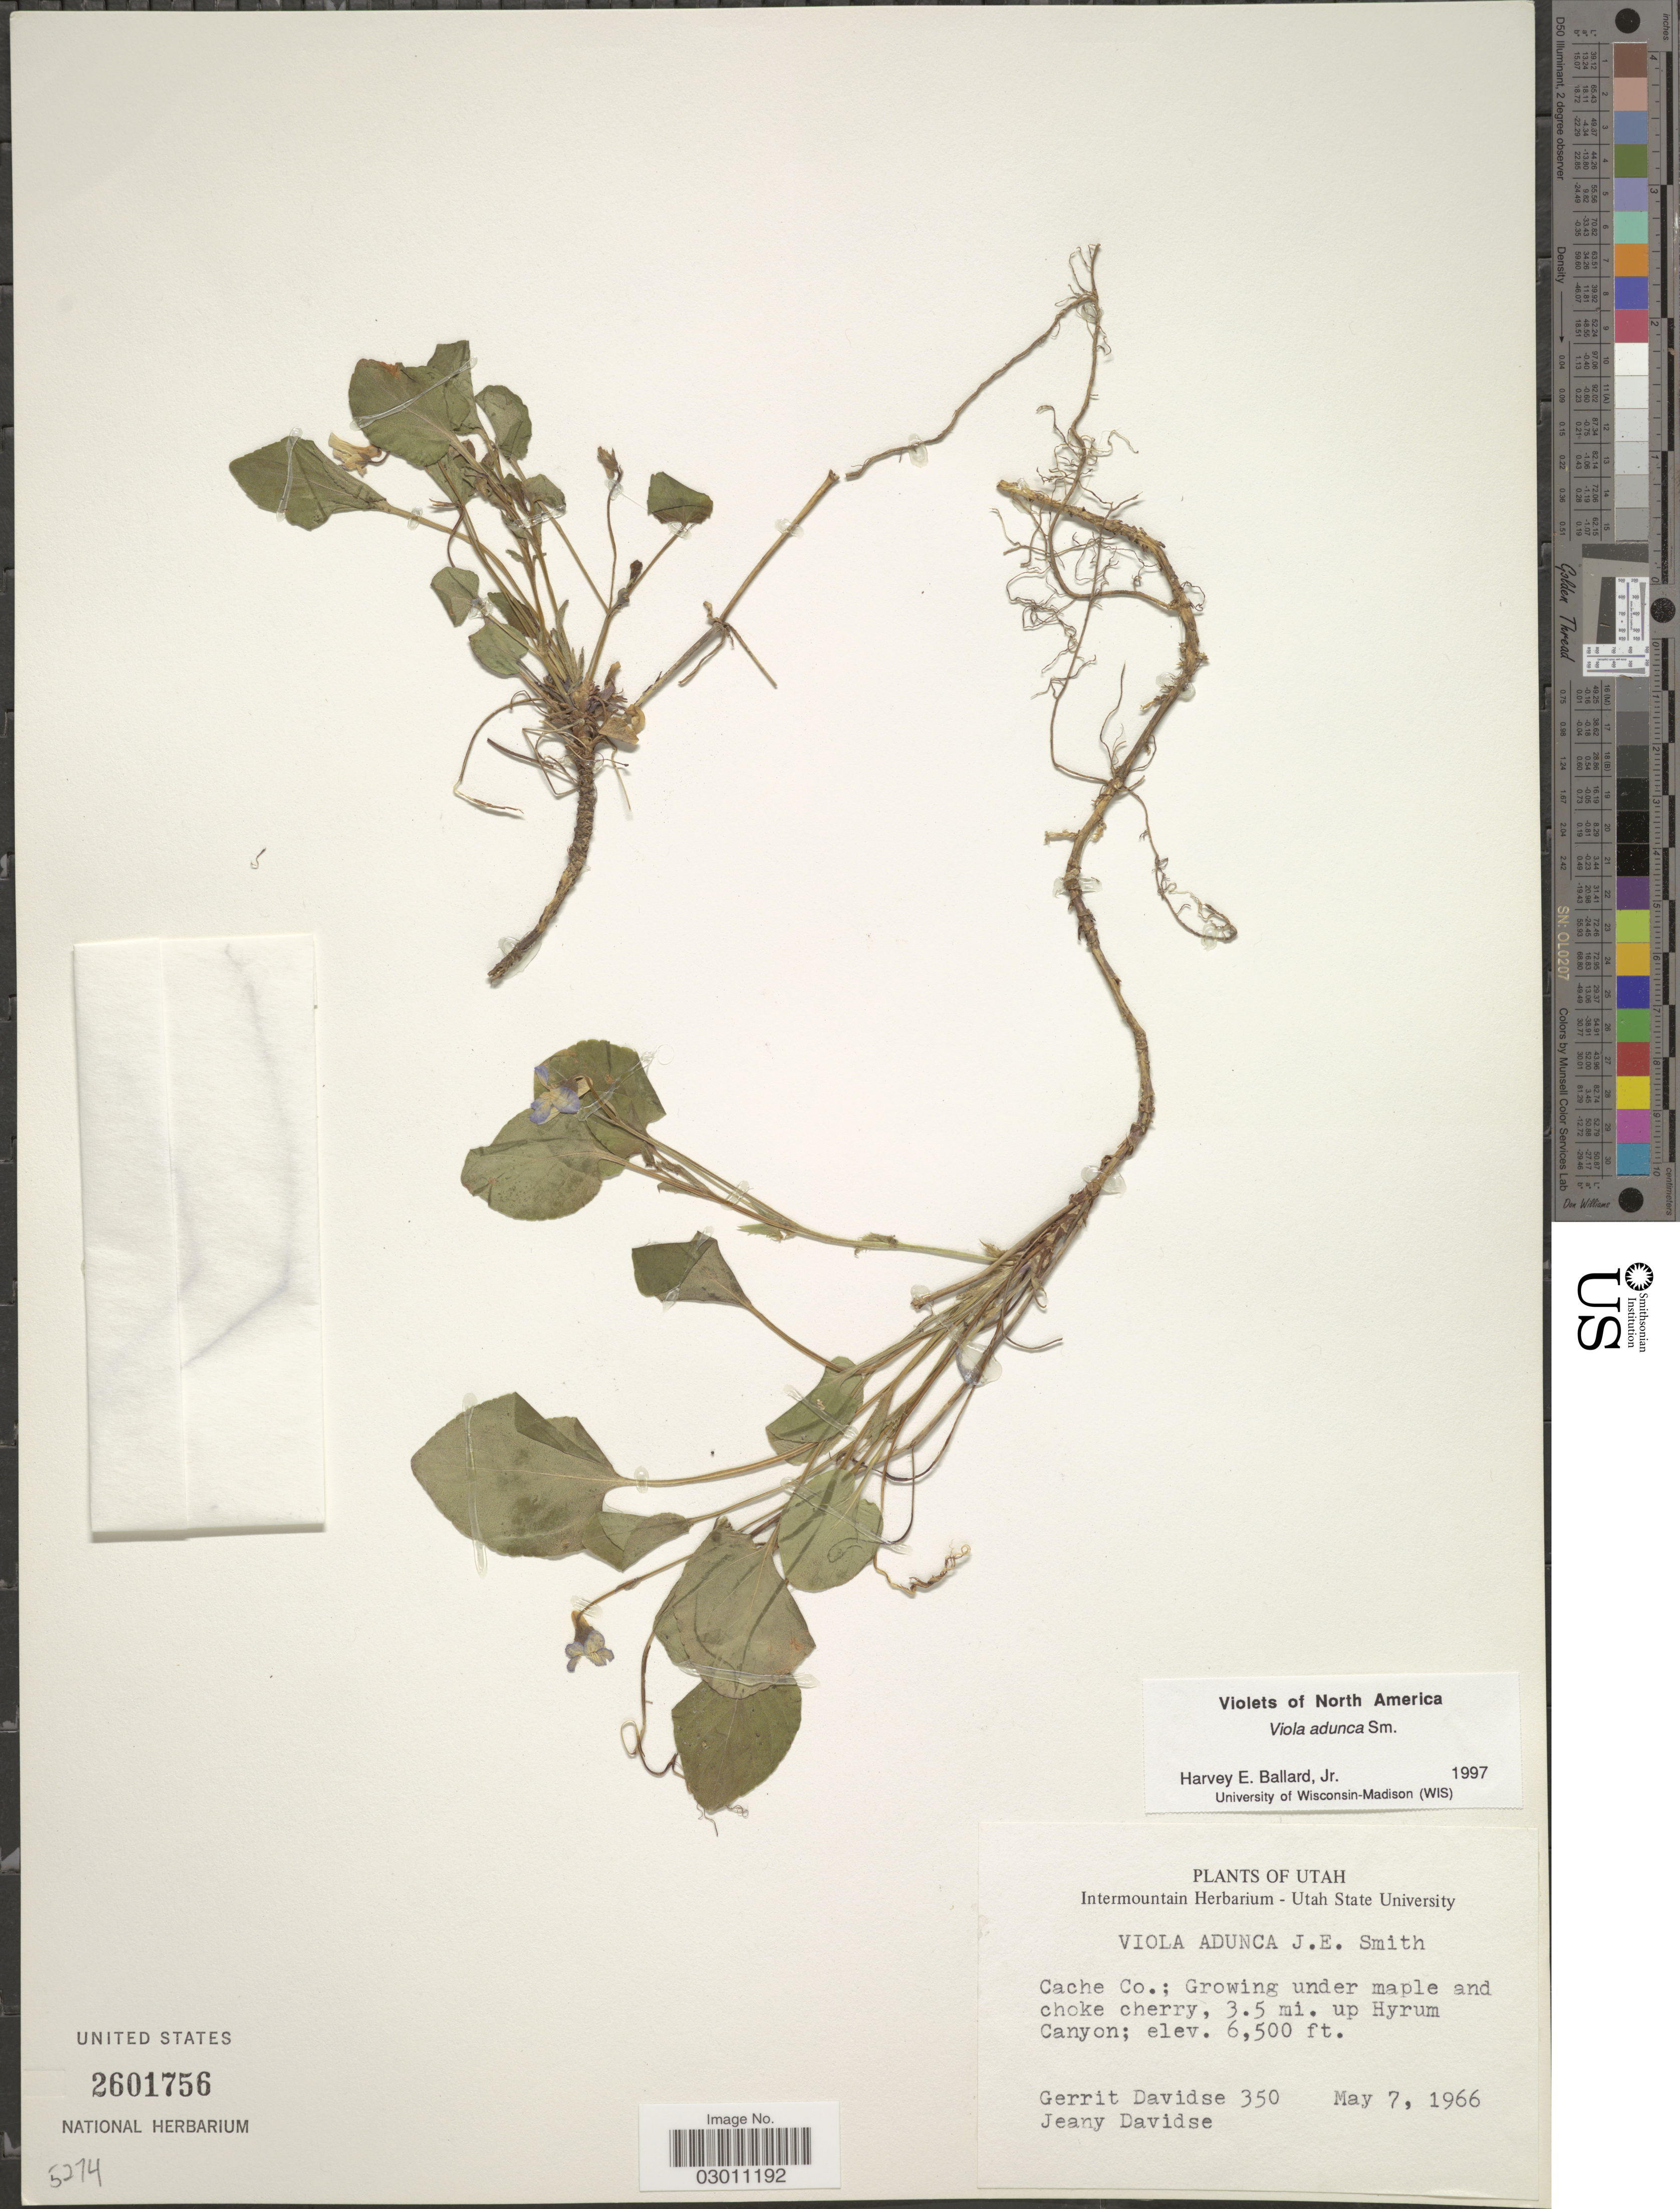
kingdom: Plantae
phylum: Tracheophyta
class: Magnoliopsida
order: Malpighiales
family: Violaceae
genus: Viola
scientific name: Viola adunca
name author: Sm.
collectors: G. Davidse & J. Davidse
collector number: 350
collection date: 1966-05-07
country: United States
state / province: Utah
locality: Cache Co.; 3.5 mi. up Hyrum Canyon.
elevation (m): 1981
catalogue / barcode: US 2601756